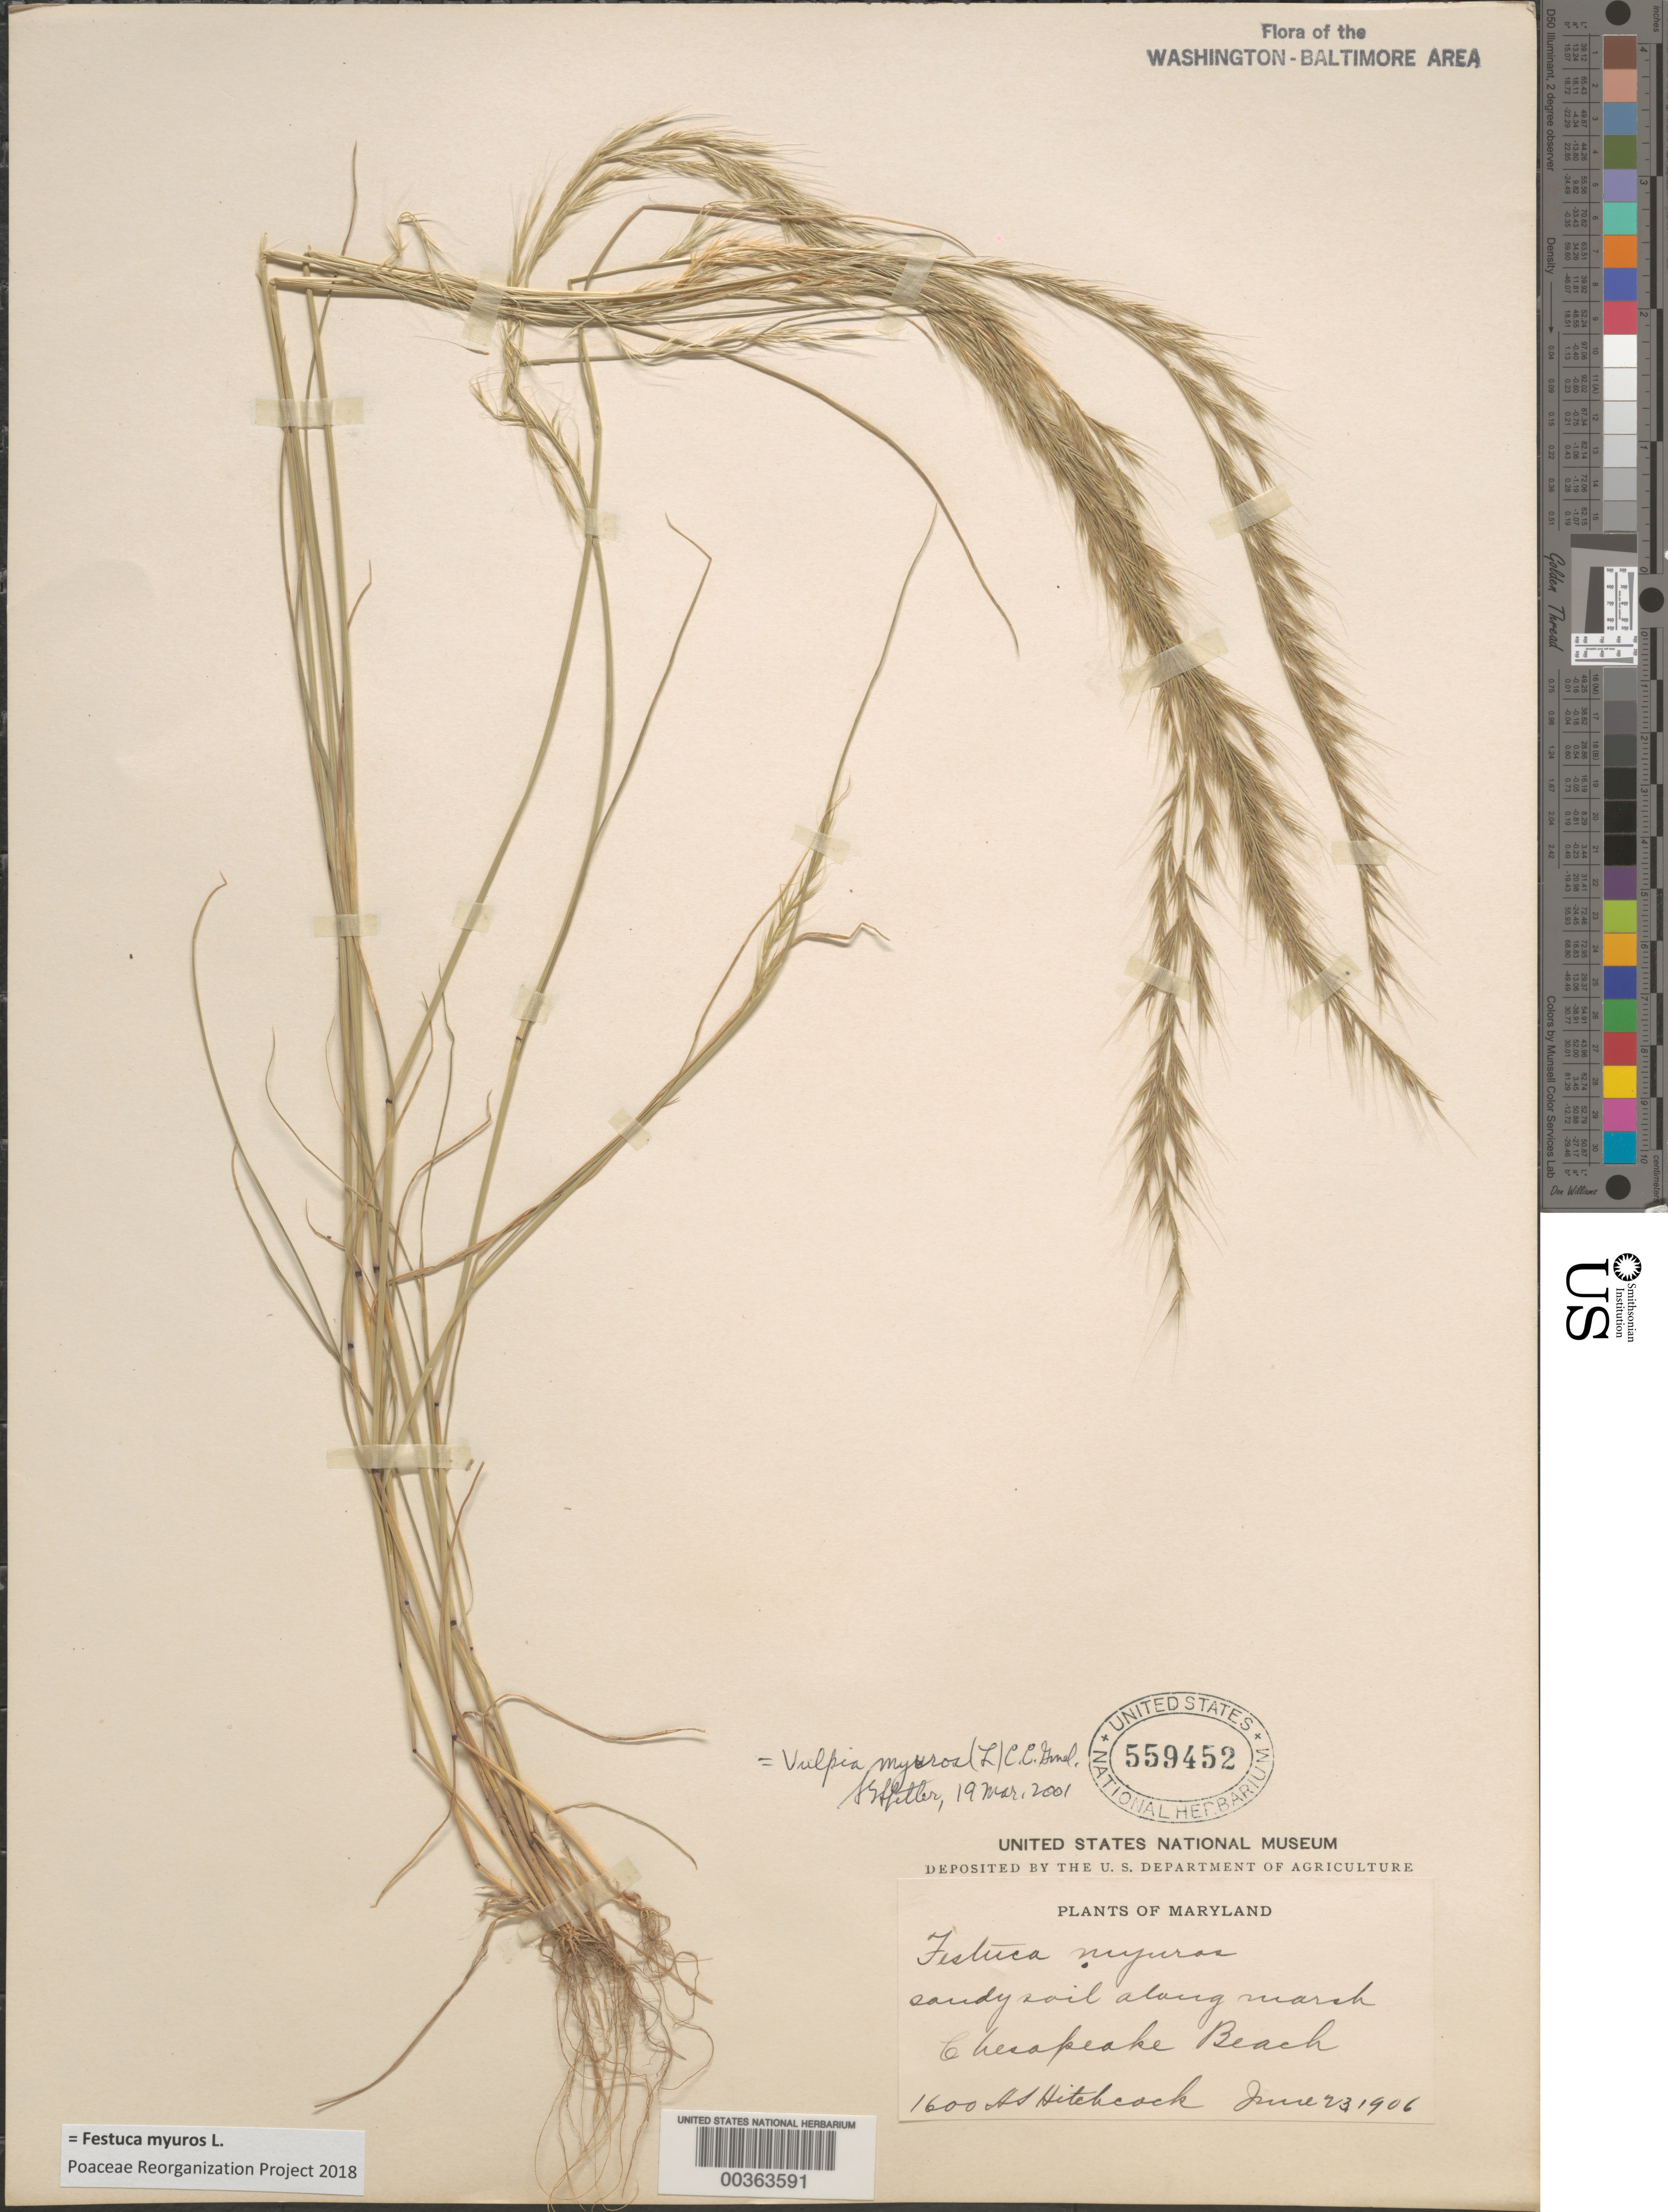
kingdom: Plantae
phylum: Tracheophyta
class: Liliopsida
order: Poales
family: Poaceae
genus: Festuca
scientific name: Festuca myuros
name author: L.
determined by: Poaceae Reorganization Project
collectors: A. S. Hitchcock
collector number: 1600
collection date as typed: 23 Jun 1906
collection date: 1906-06-23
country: United States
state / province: Maryland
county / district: Calvert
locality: Chesapeake Beach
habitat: Sandy soil along marsh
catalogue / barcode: US 559452